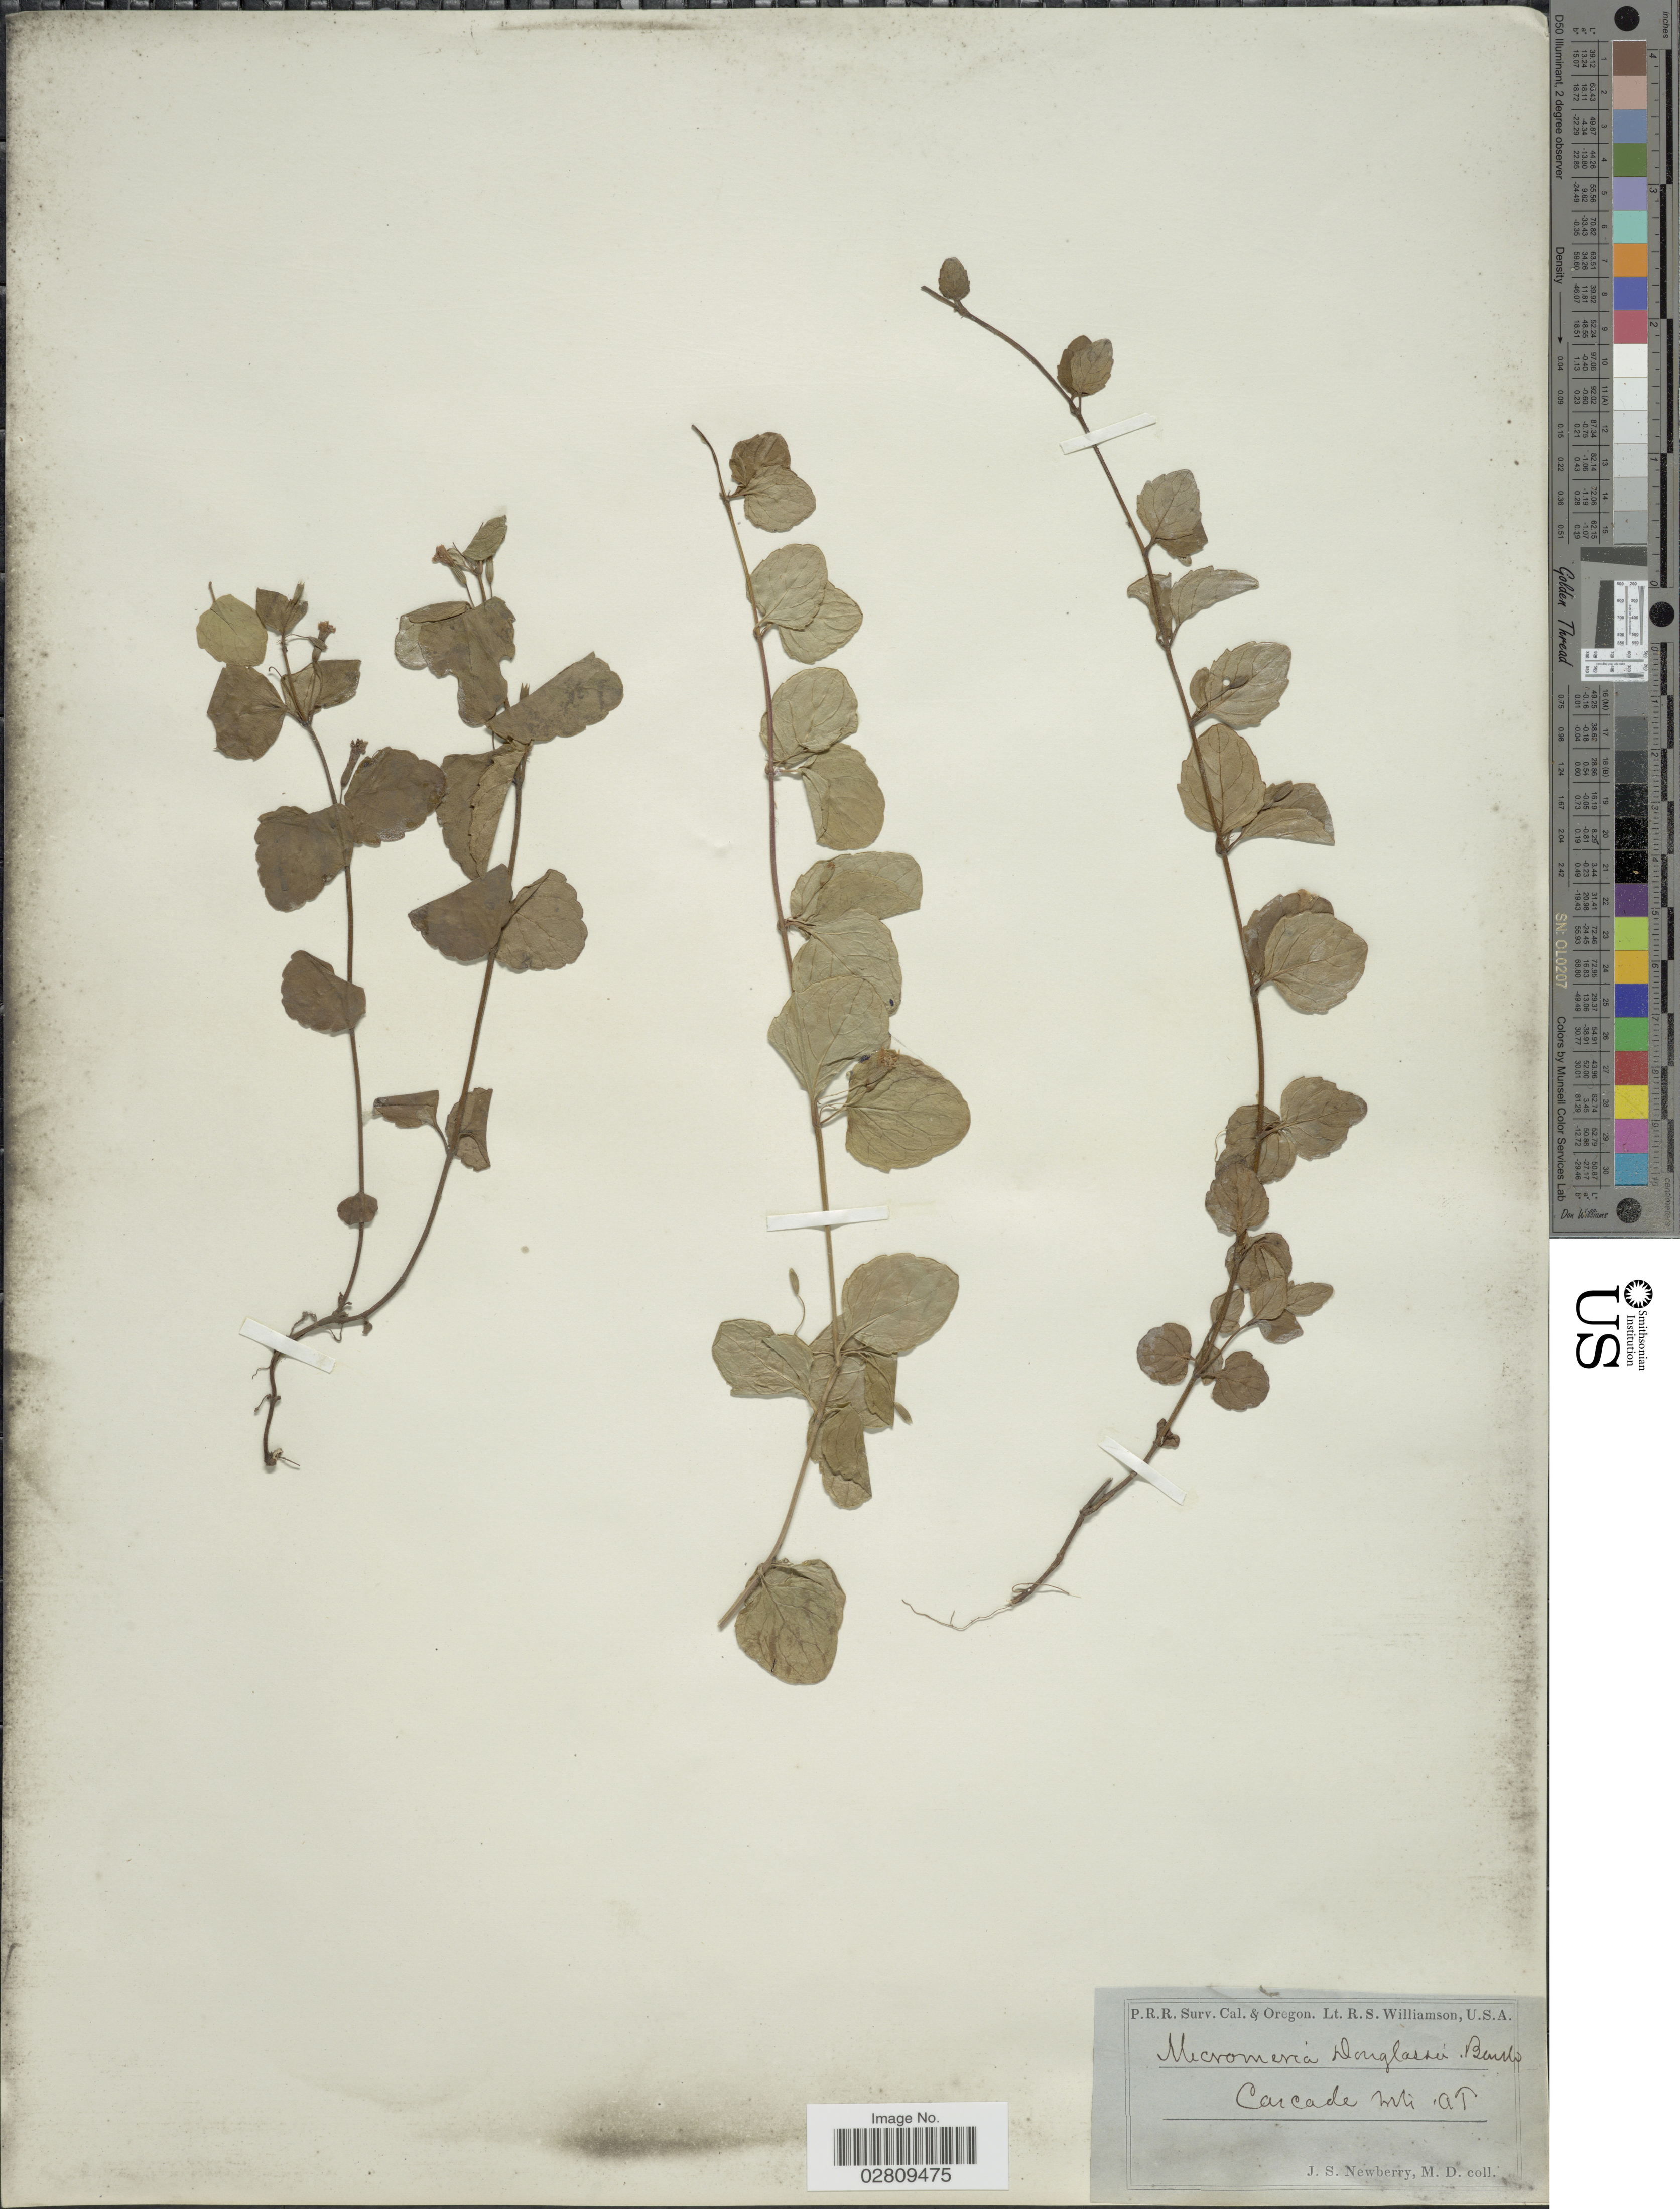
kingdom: Plantae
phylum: Tracheophyta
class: Magnoliopsida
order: Lamiales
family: Lamiaceae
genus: Micromeria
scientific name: Micromeria douglasii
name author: Benth.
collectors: J. S. Newberry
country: United States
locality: Cascade Mts. OT.